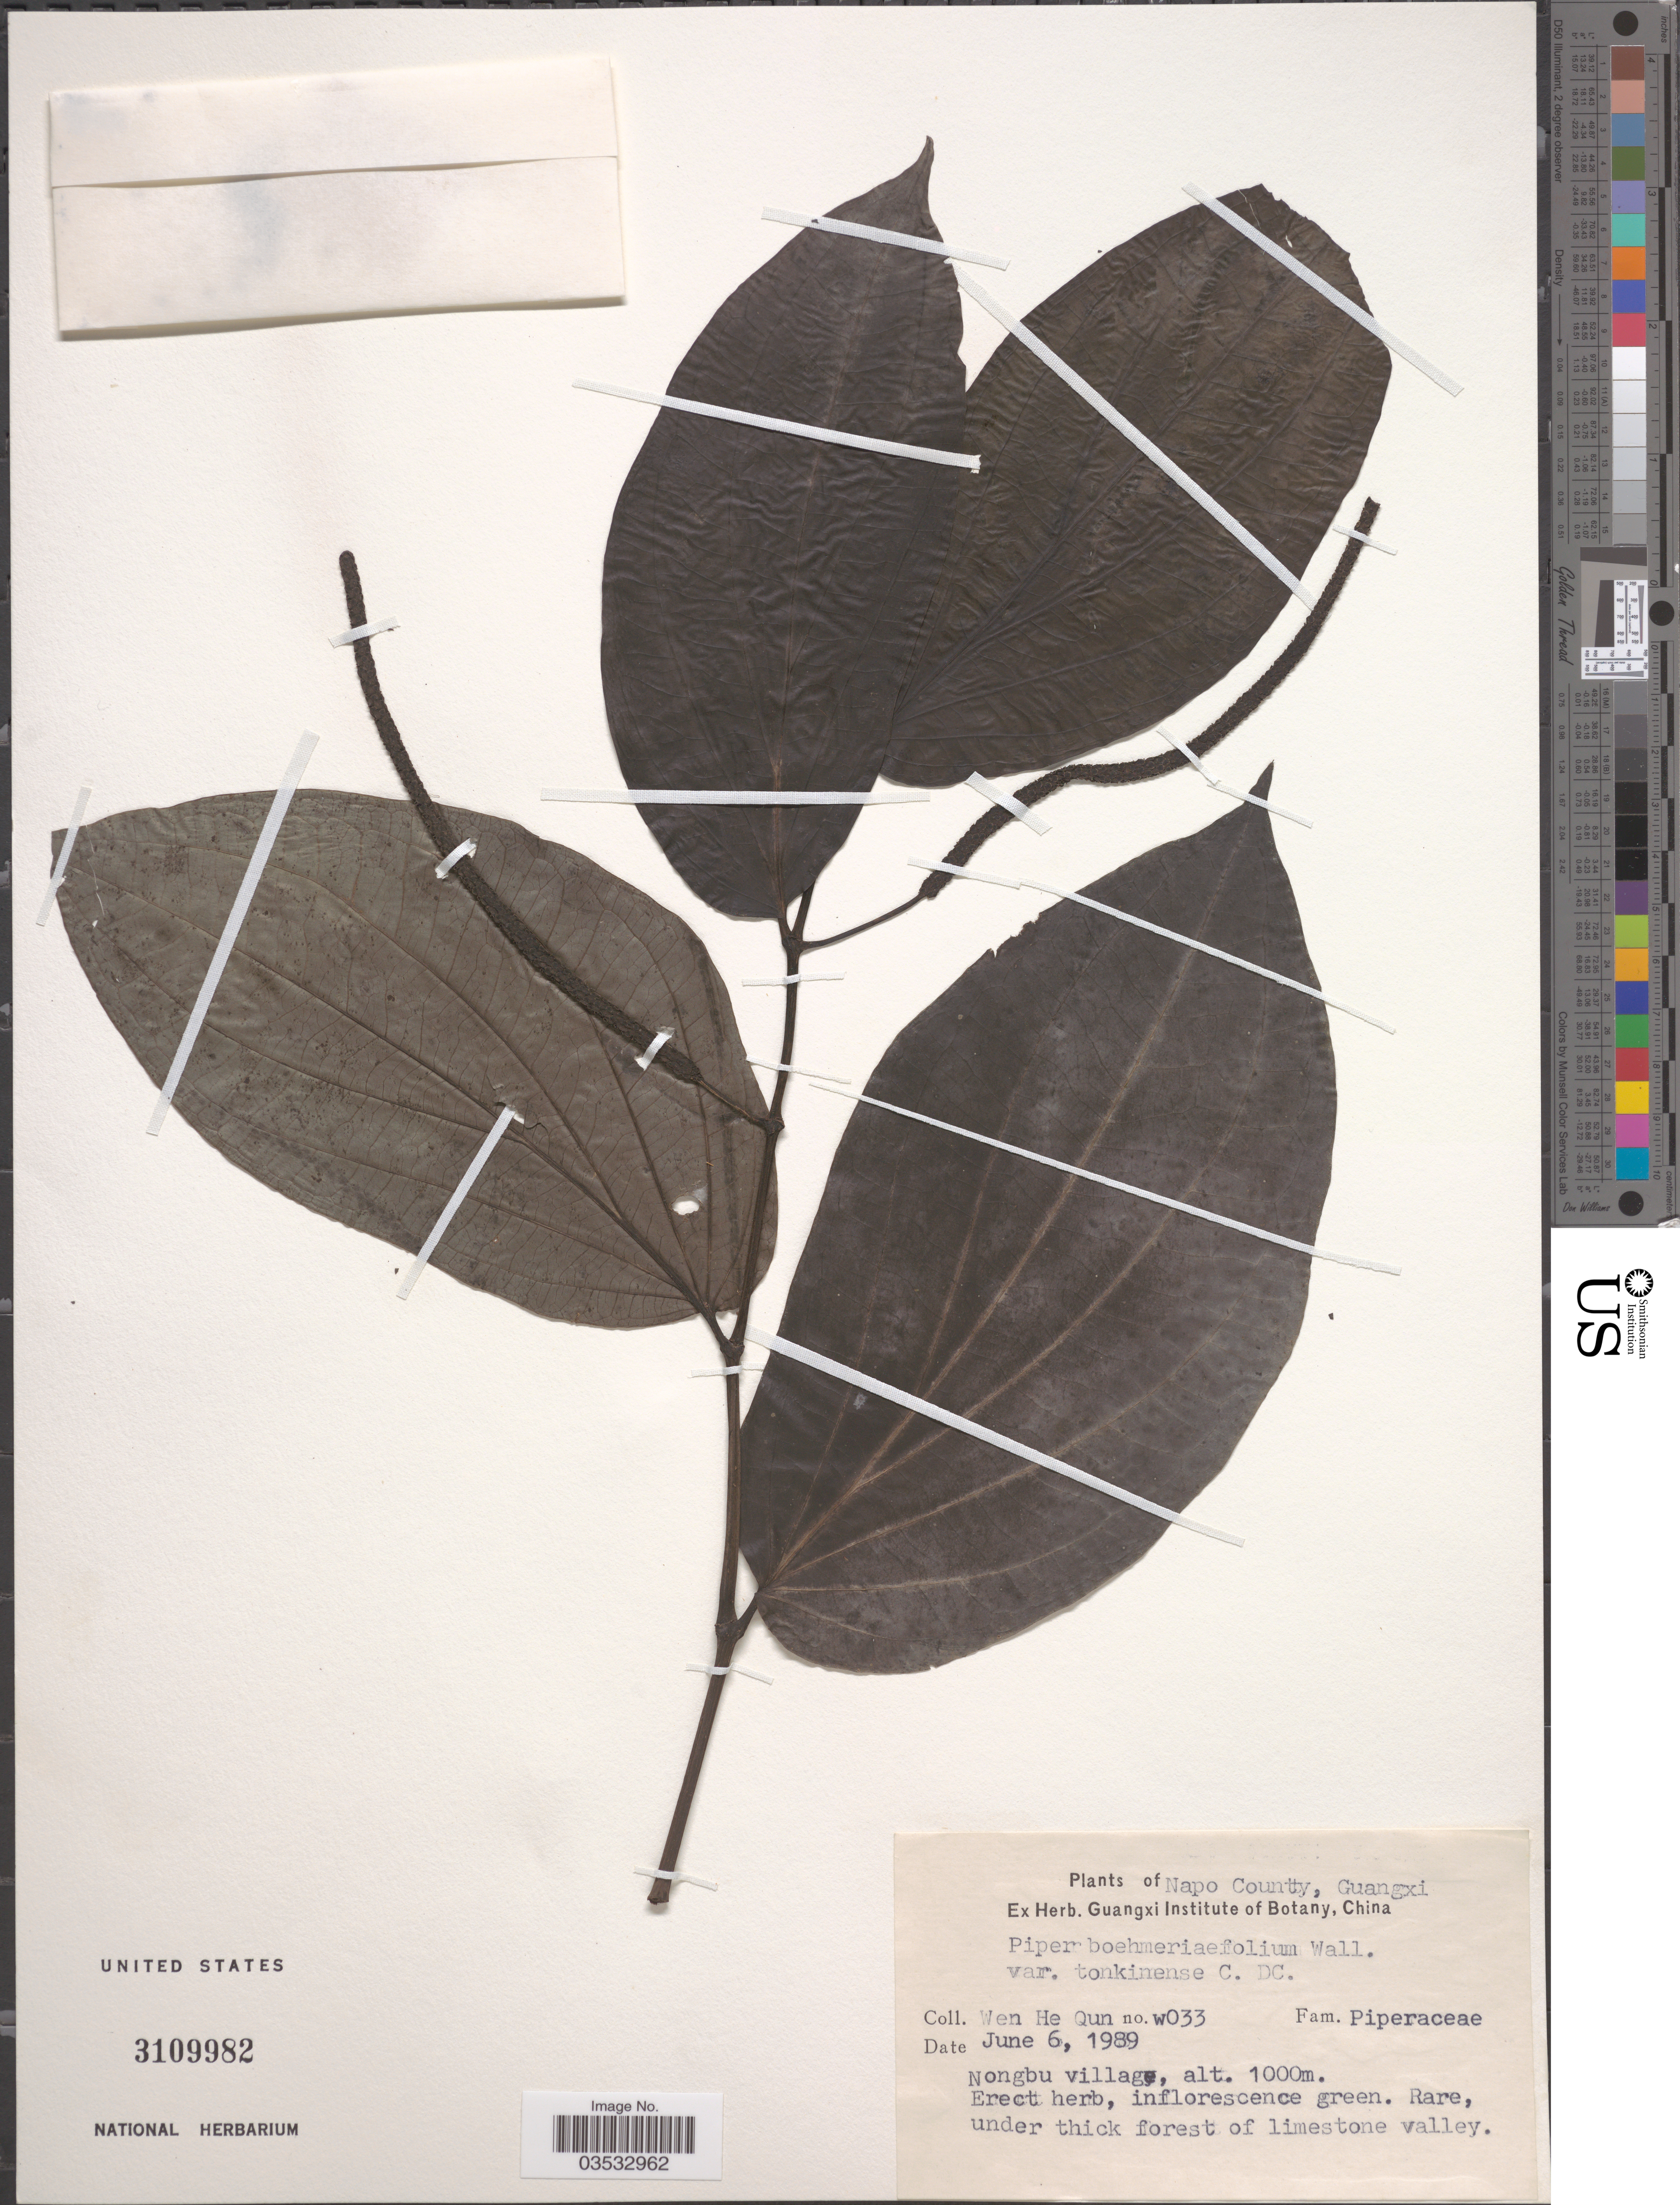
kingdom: Plantae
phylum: Tracheophyta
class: Magnoliopsida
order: Piperales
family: Piperaceae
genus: Piper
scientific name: Piper boehmeriifolium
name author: (Miq.) C. DC. ex Wall.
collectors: W. Qun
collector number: w033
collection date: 1989-06-06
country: China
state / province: Guangxi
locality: Napo County. Nongbu village.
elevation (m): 1000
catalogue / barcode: US 3109982